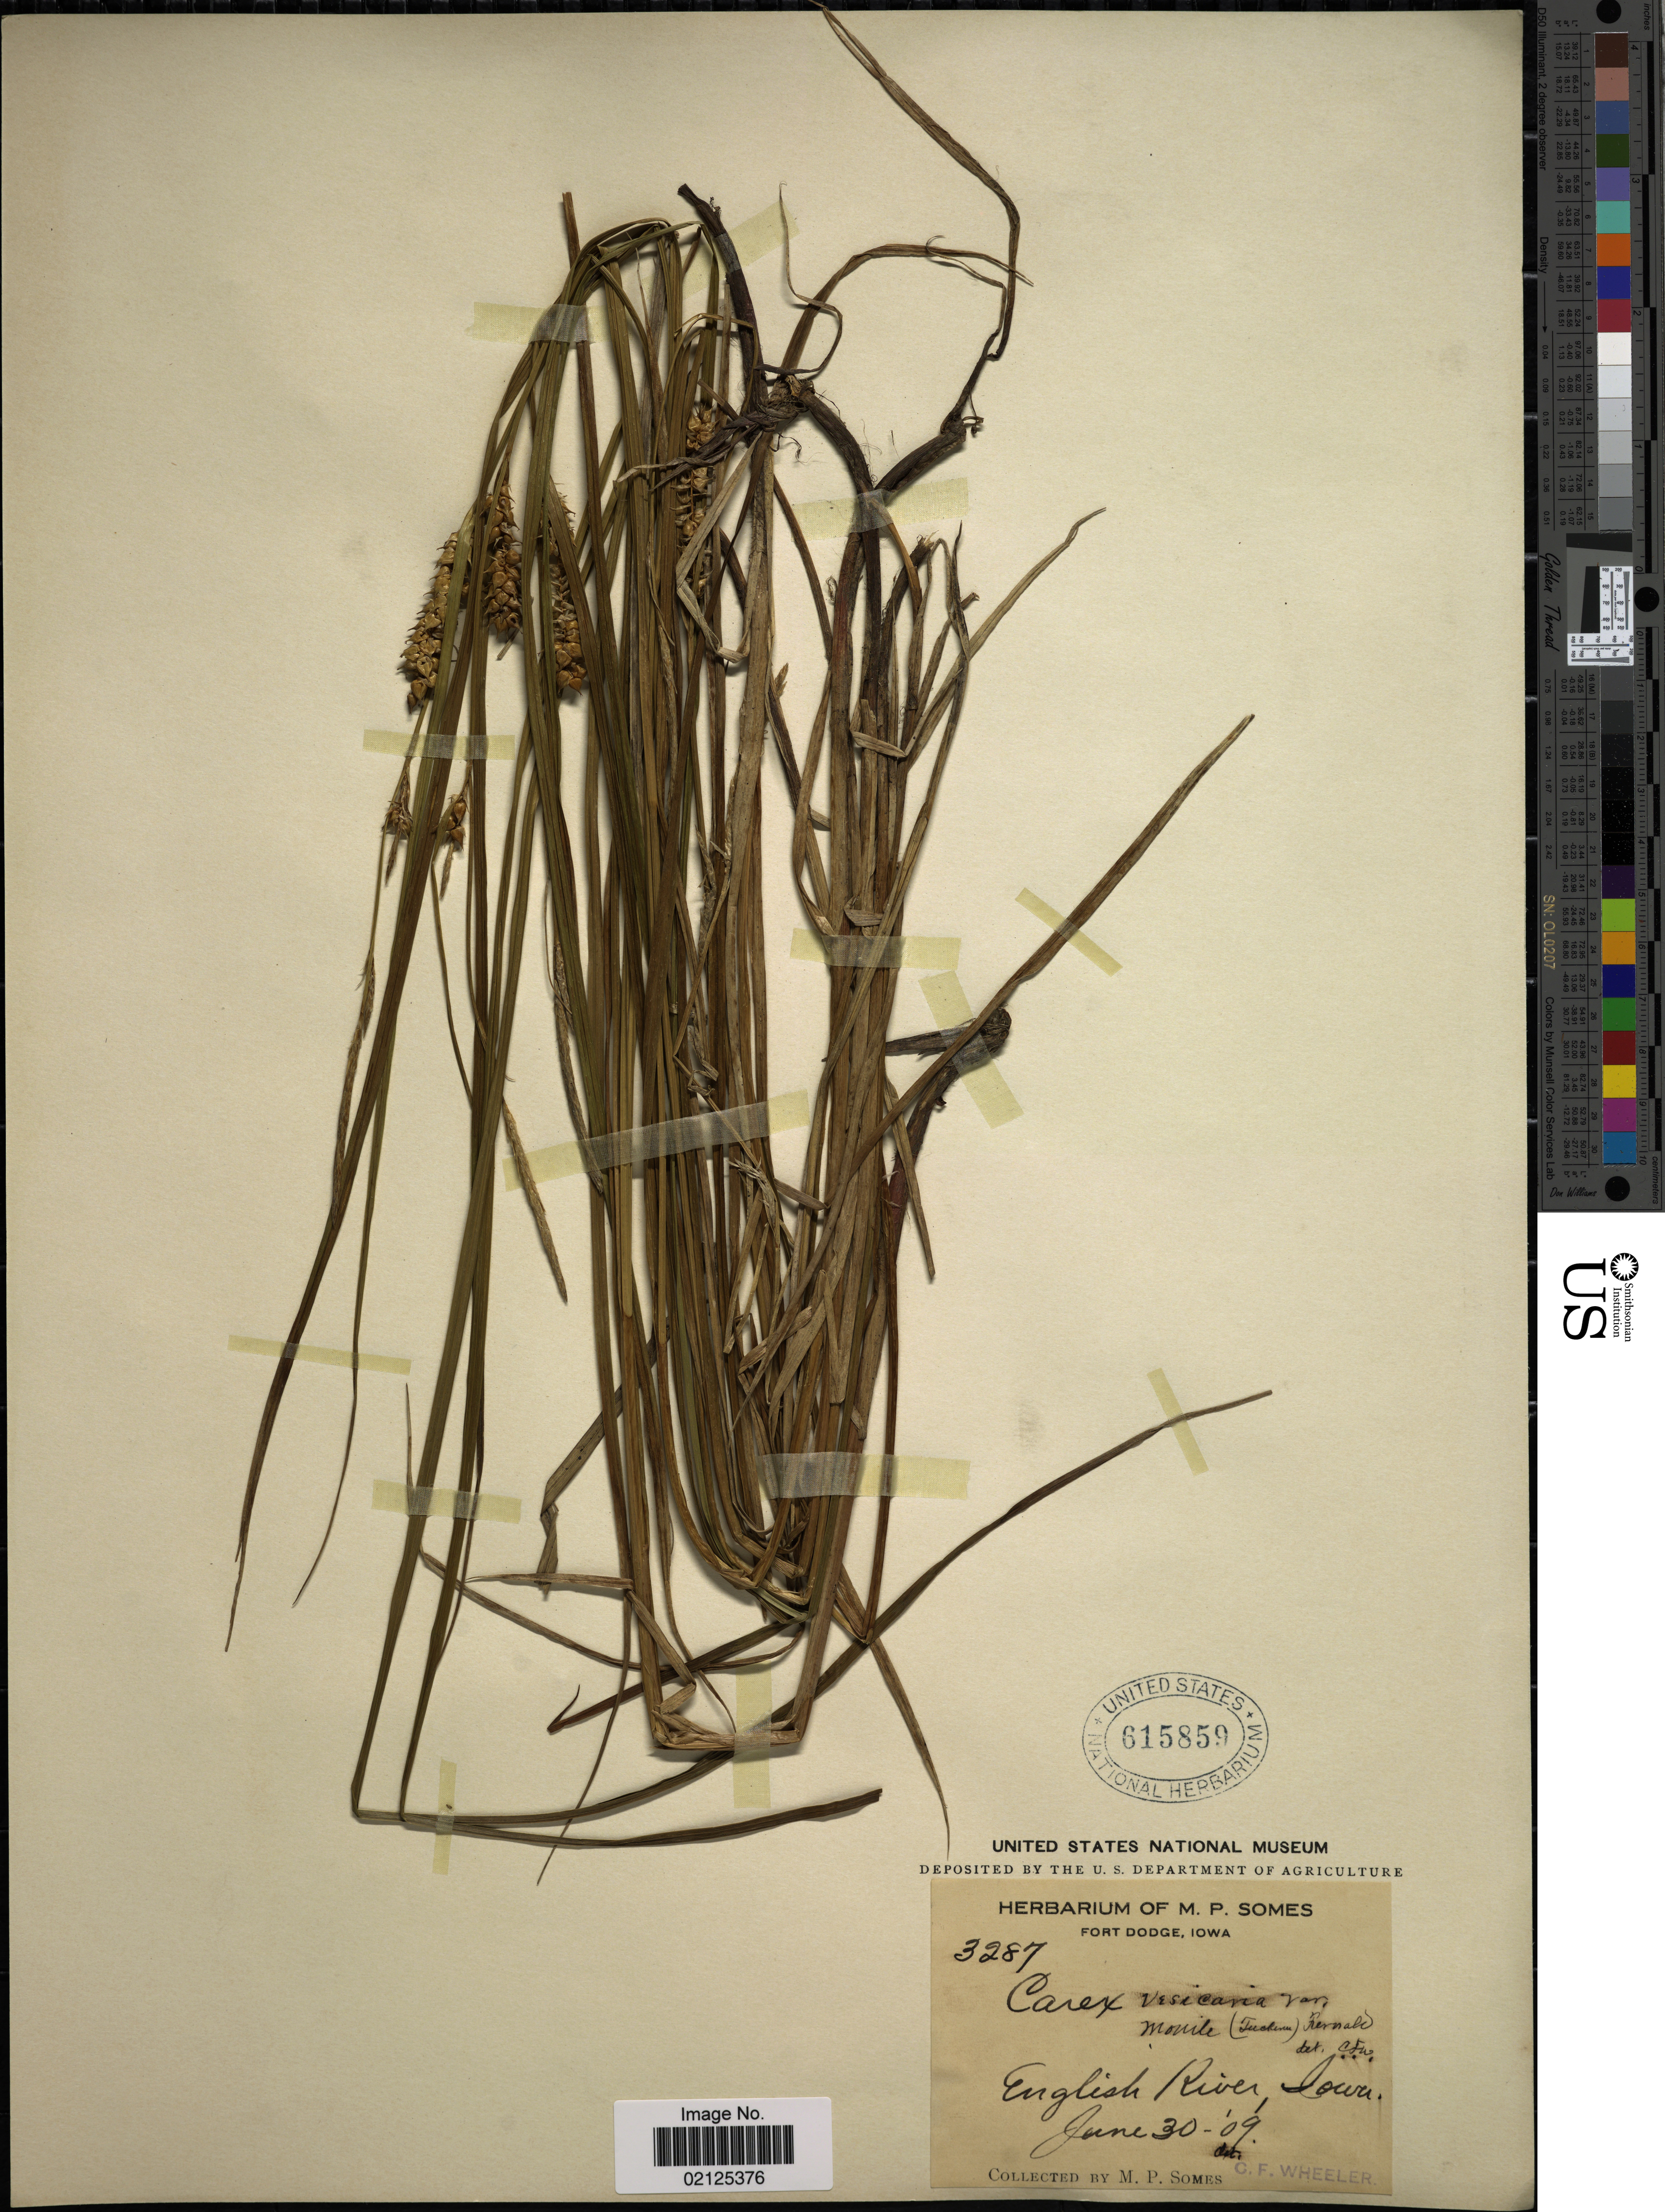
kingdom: Plantae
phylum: Tracheophyta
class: Liliopsida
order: Poales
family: Cyperaceae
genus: Carex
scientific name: Carex vesicaria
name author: L.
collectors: M. Somes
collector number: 3287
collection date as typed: Transcribed d/m/y: 30/6/9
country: United States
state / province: Iowa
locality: English River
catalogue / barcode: US 615859